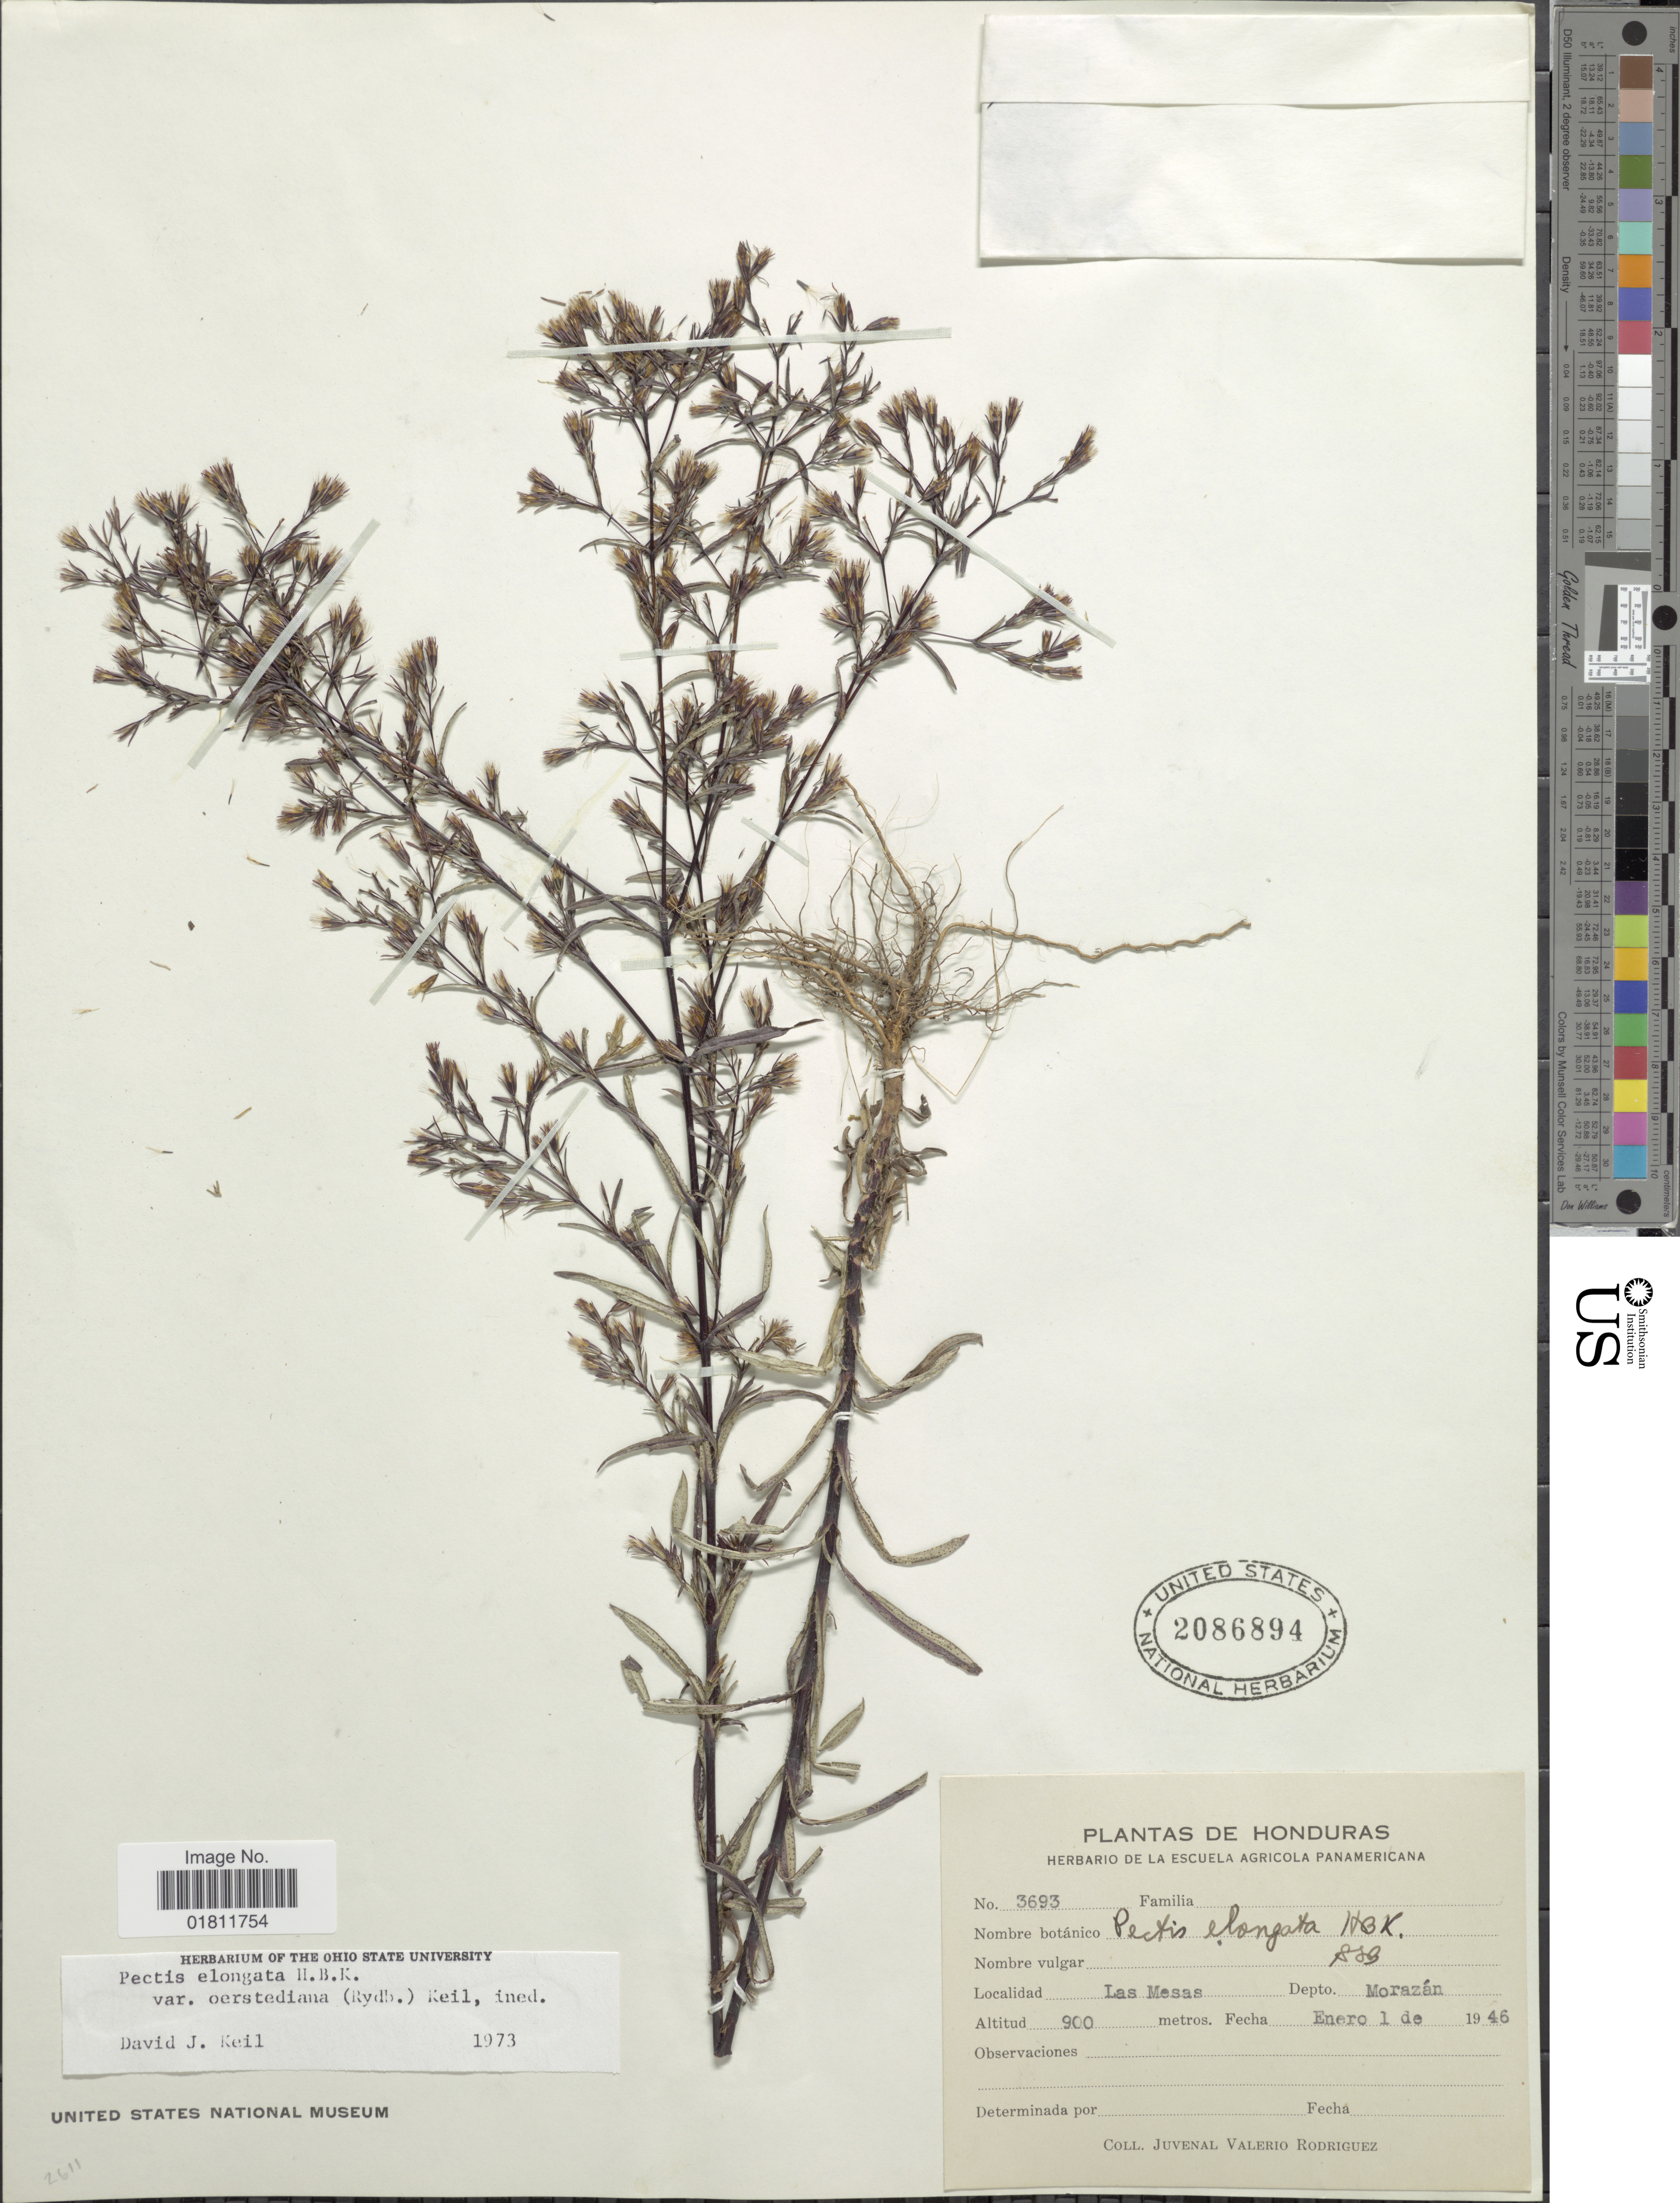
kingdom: Plantae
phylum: Tracheophyta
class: Magnoliopsida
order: Asterales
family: Asteraceae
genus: Pectis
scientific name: Pectis elongata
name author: Kunth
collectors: J. Valerio R.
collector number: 3693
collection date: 1946-01-01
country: Honduras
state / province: Fco. Morazán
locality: Las Mesas, Depto. Morazan.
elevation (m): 900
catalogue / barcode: US 2086894